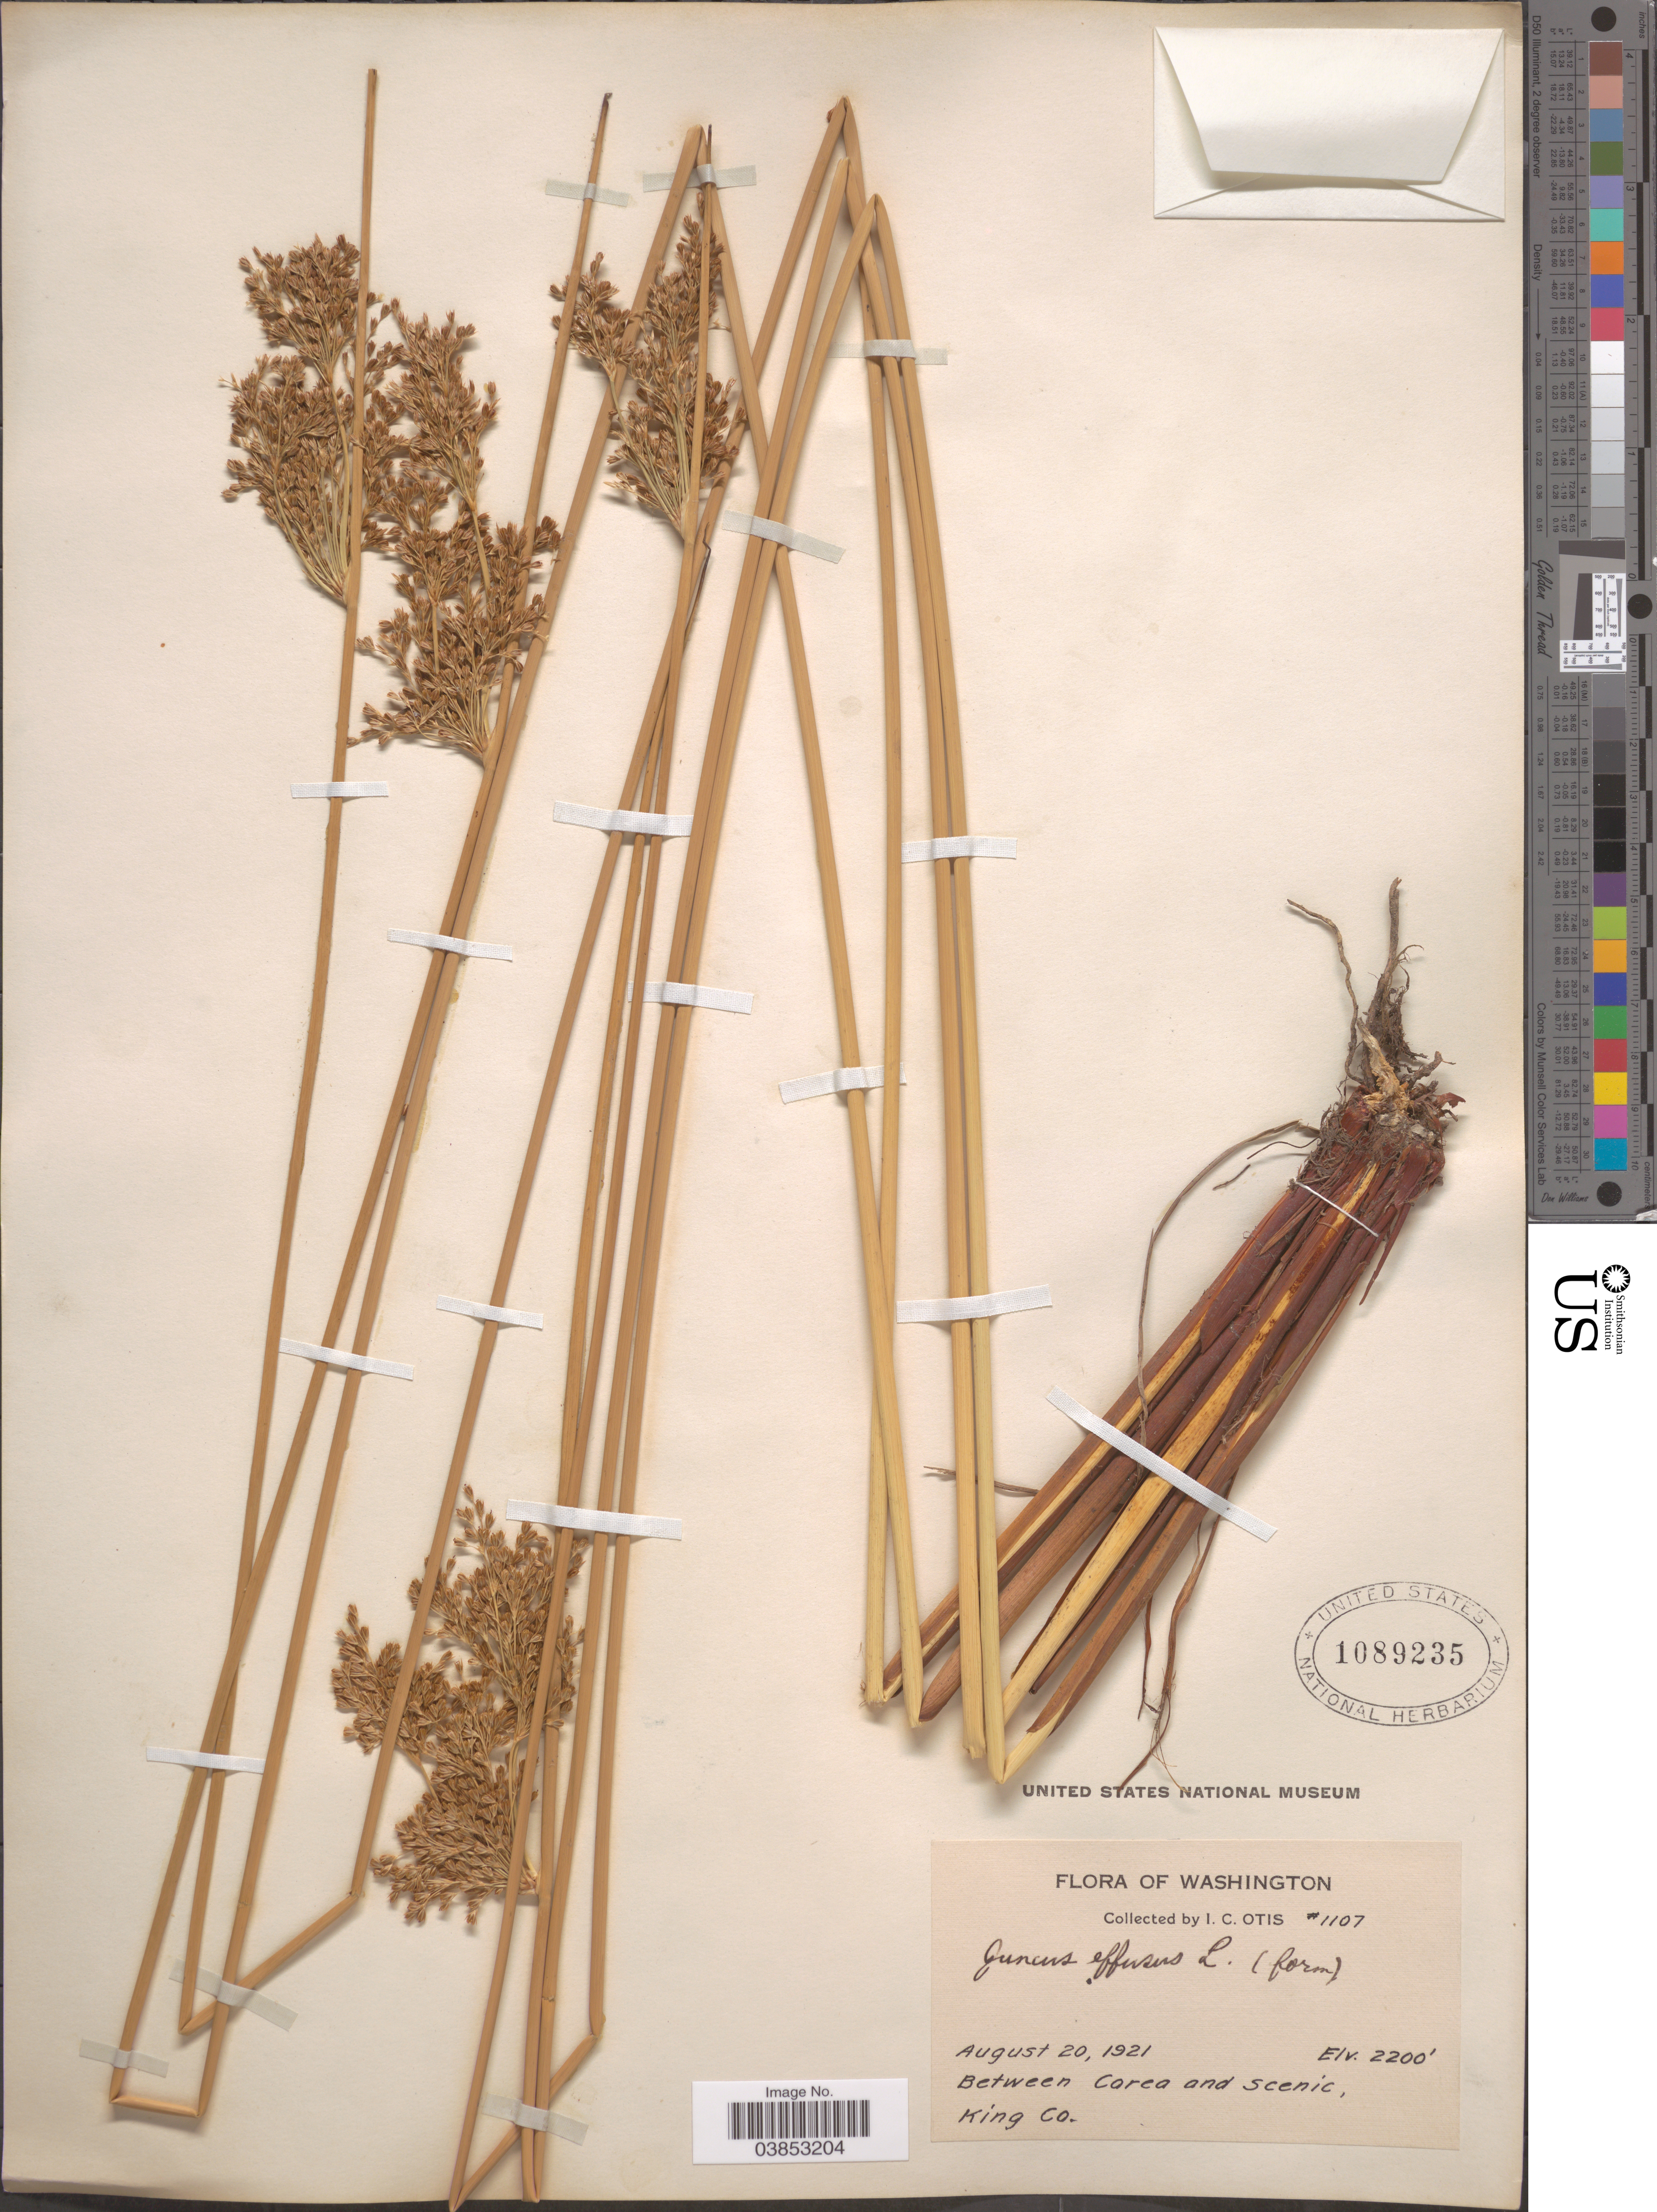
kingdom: Plantae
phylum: Tracheophyta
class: Liliopsida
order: Poales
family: Juncaceae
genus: Juncus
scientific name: Juncus effusus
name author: L.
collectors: I. C. Otis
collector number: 1107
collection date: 1921-08-20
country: United States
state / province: Washington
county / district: King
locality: Between Carea and Scenic, King Co.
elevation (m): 671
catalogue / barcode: US 1089235